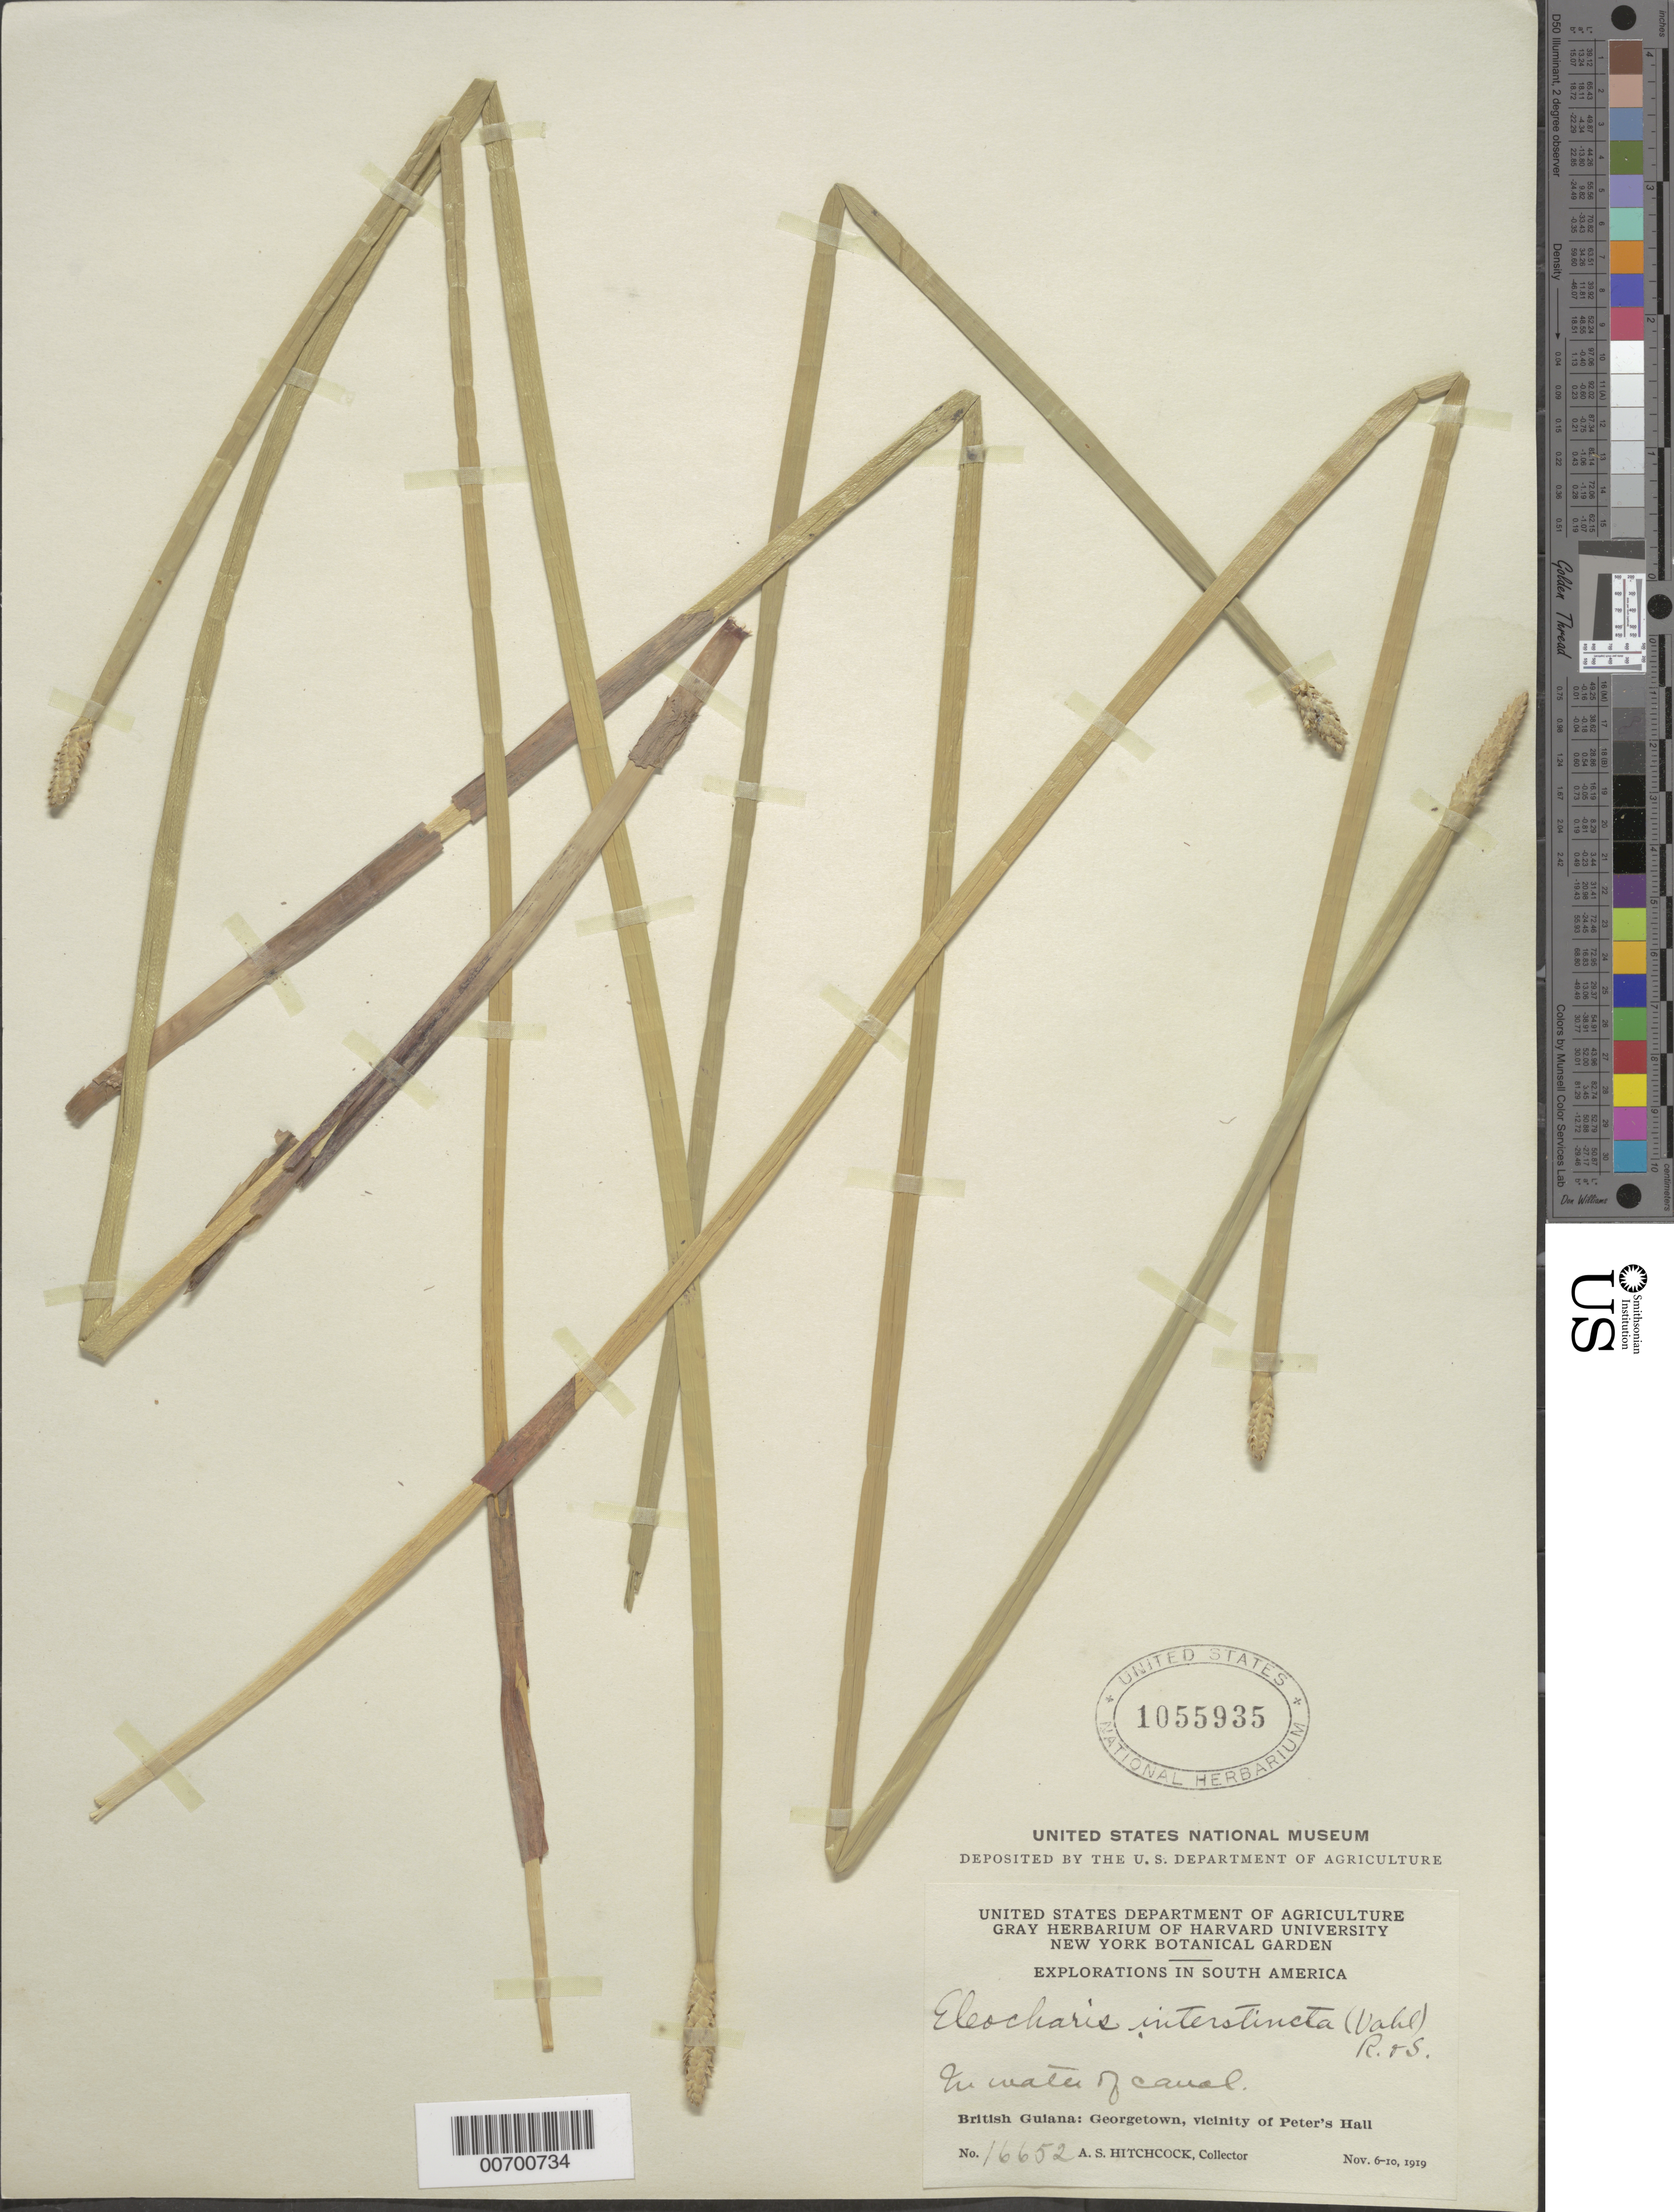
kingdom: Plantae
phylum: Tracheophyta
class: Liliopsida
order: Poales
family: Cyperaceae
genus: Eleocharis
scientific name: Eleocharis interstincta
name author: (Vahl) Roem. & Schult.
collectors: A. S. Hitchcock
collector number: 16652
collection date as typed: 6-Nov-19 to 10-Nov-19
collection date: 1919-11-06/1919-11-10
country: Guyana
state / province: Demerara-Mahaica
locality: Georgetown, vic. of Peter's Hall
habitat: In water of canal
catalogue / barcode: US 1055935